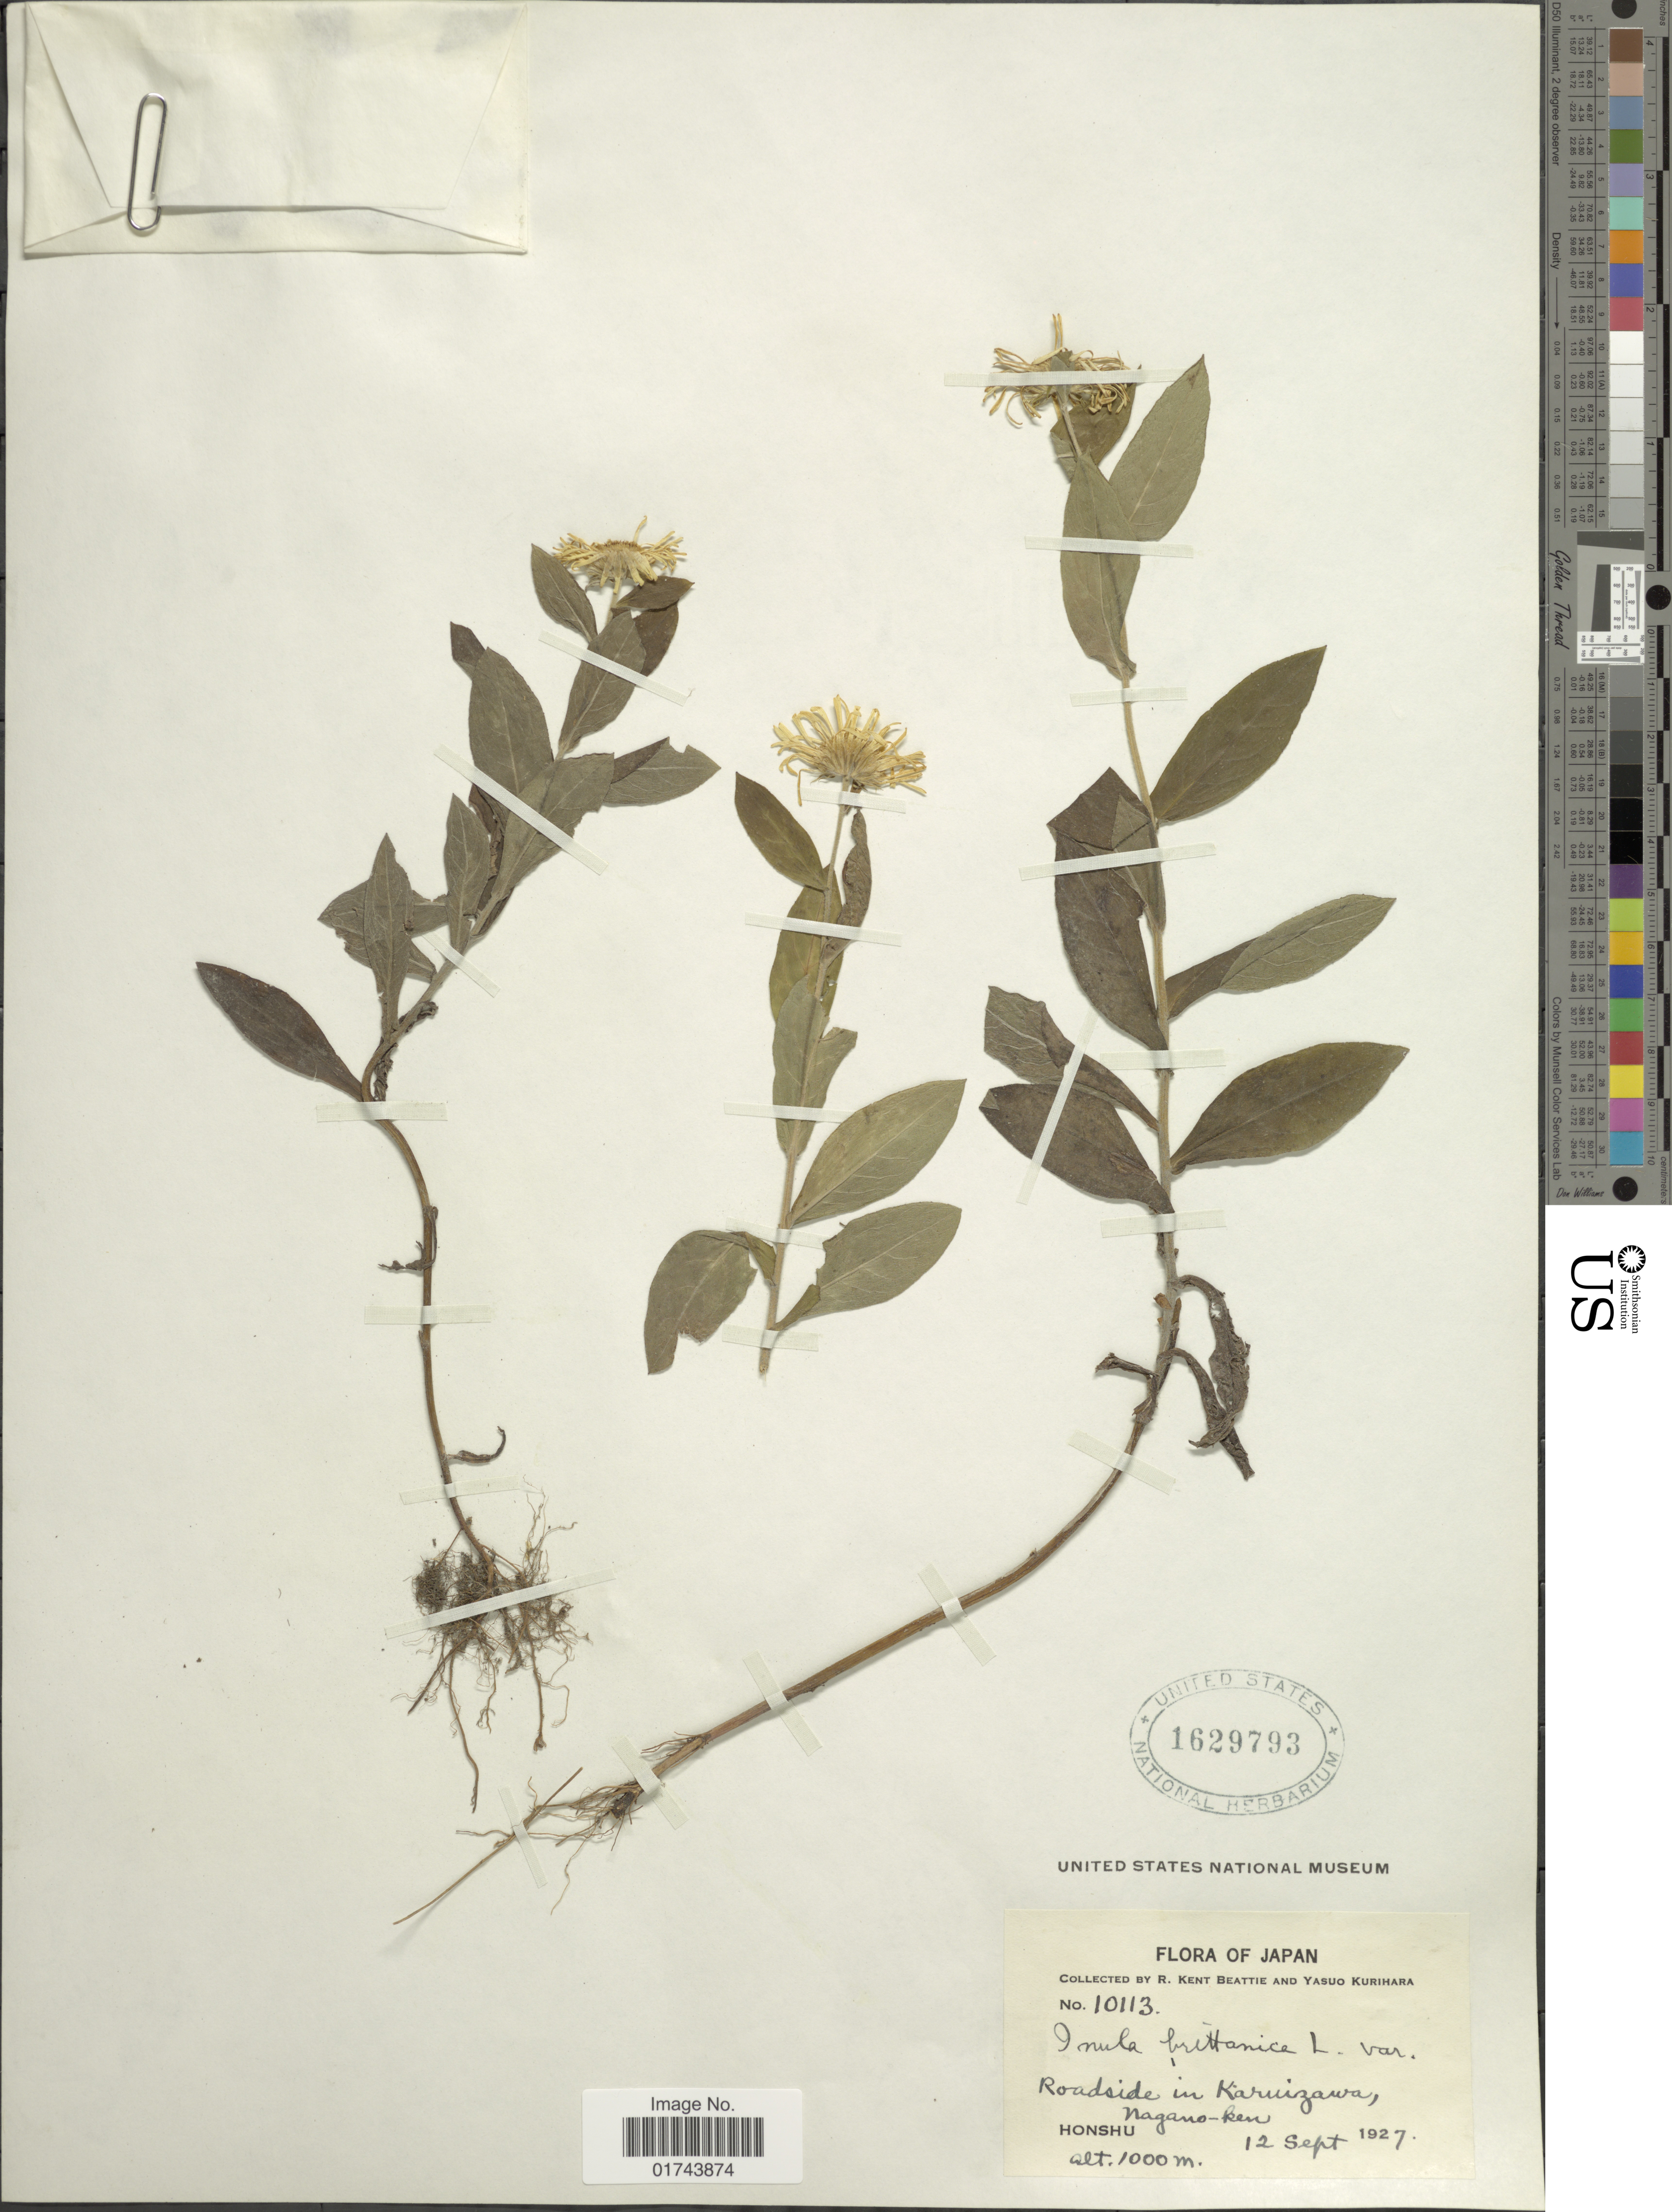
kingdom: Plantae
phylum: Tracheophyta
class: Magnoliopsida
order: Asterales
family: Asteraceae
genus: Inula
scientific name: Inula britannica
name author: L.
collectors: R. K. Beattie & Y. Kurihara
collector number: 10113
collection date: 1927-09-12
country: Japan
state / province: Nagano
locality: Roadside in Karuizawa, Nagano-ken, Honshu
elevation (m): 1000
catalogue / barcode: US 1629793